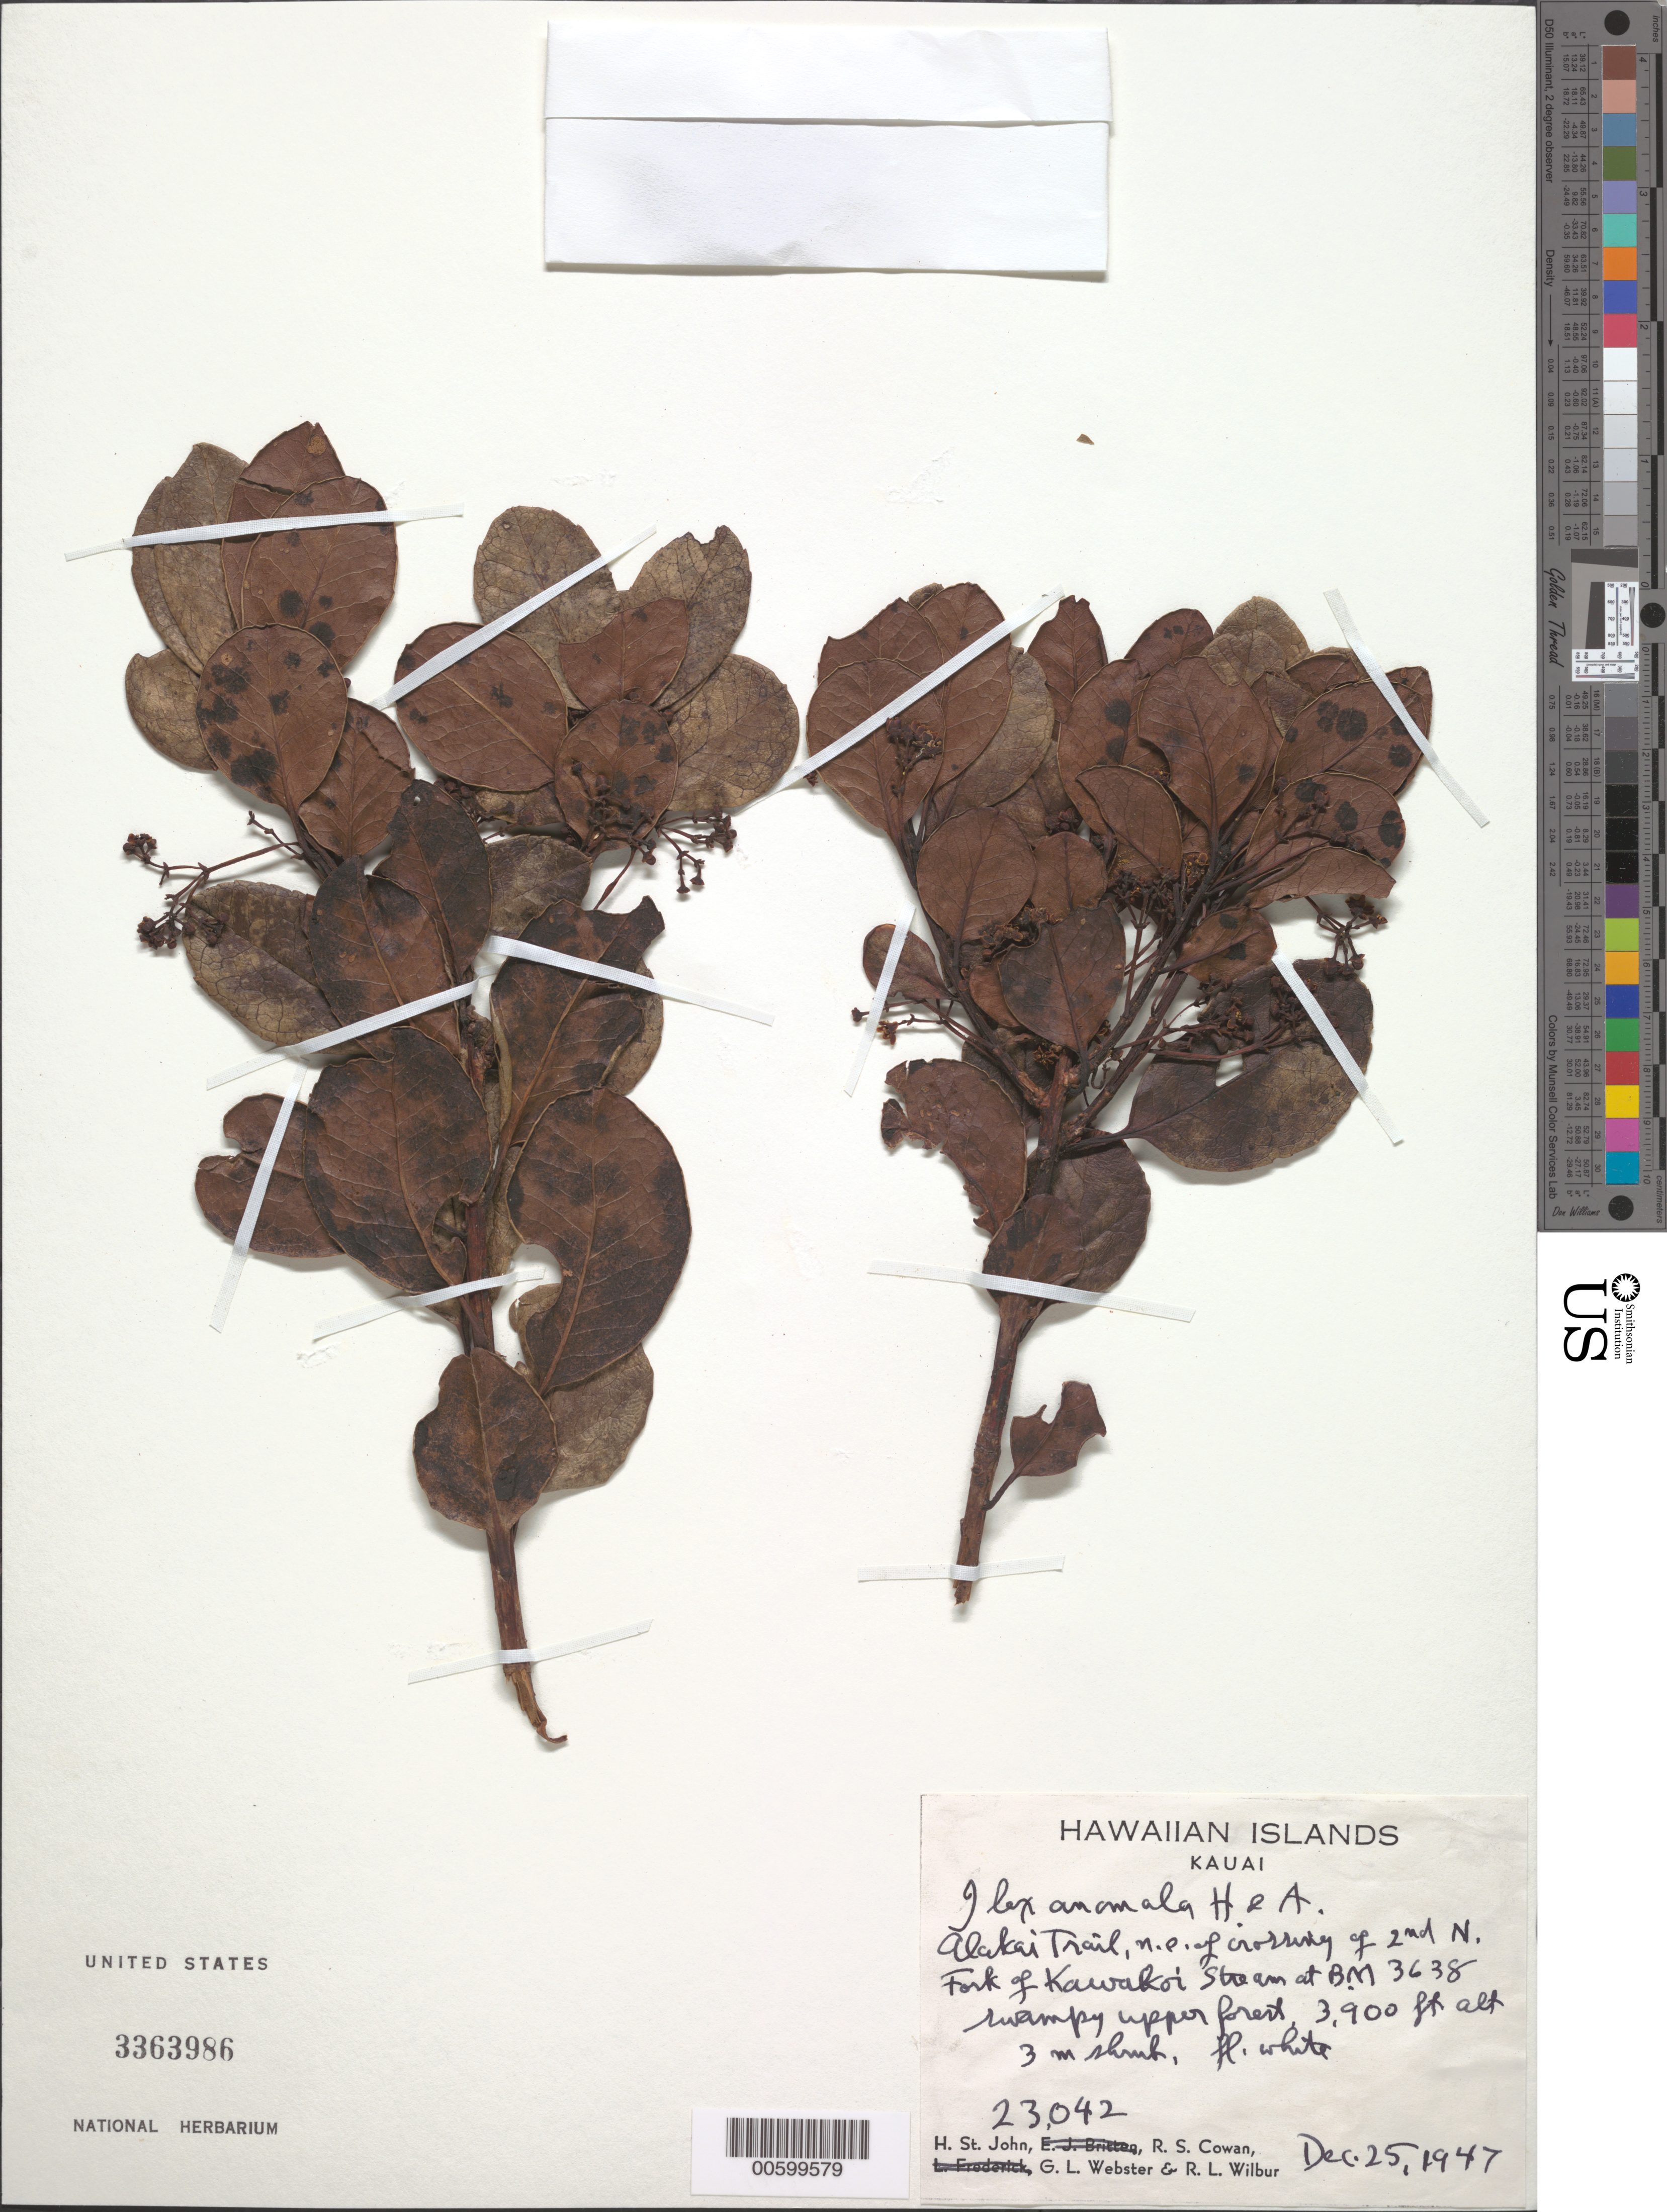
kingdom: Plantae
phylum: Tracheophyta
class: Magnoliopsida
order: Aquifoliales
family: Aquifoliaceae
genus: Ilex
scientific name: Ilex anomala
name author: Hook. & Arn.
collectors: H. St. John, R. S. Cowan, G. L. Webster & R. L. Wilbur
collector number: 23042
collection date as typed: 25 Dec 1947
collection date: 1947-12-25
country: United States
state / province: Hawaii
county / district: Kauai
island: Kaua'i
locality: Alakai Trail, NE of crossing of 2nd N Fork of Kawakoi Stream at BM 3638.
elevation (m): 1188.72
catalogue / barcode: US 3363986